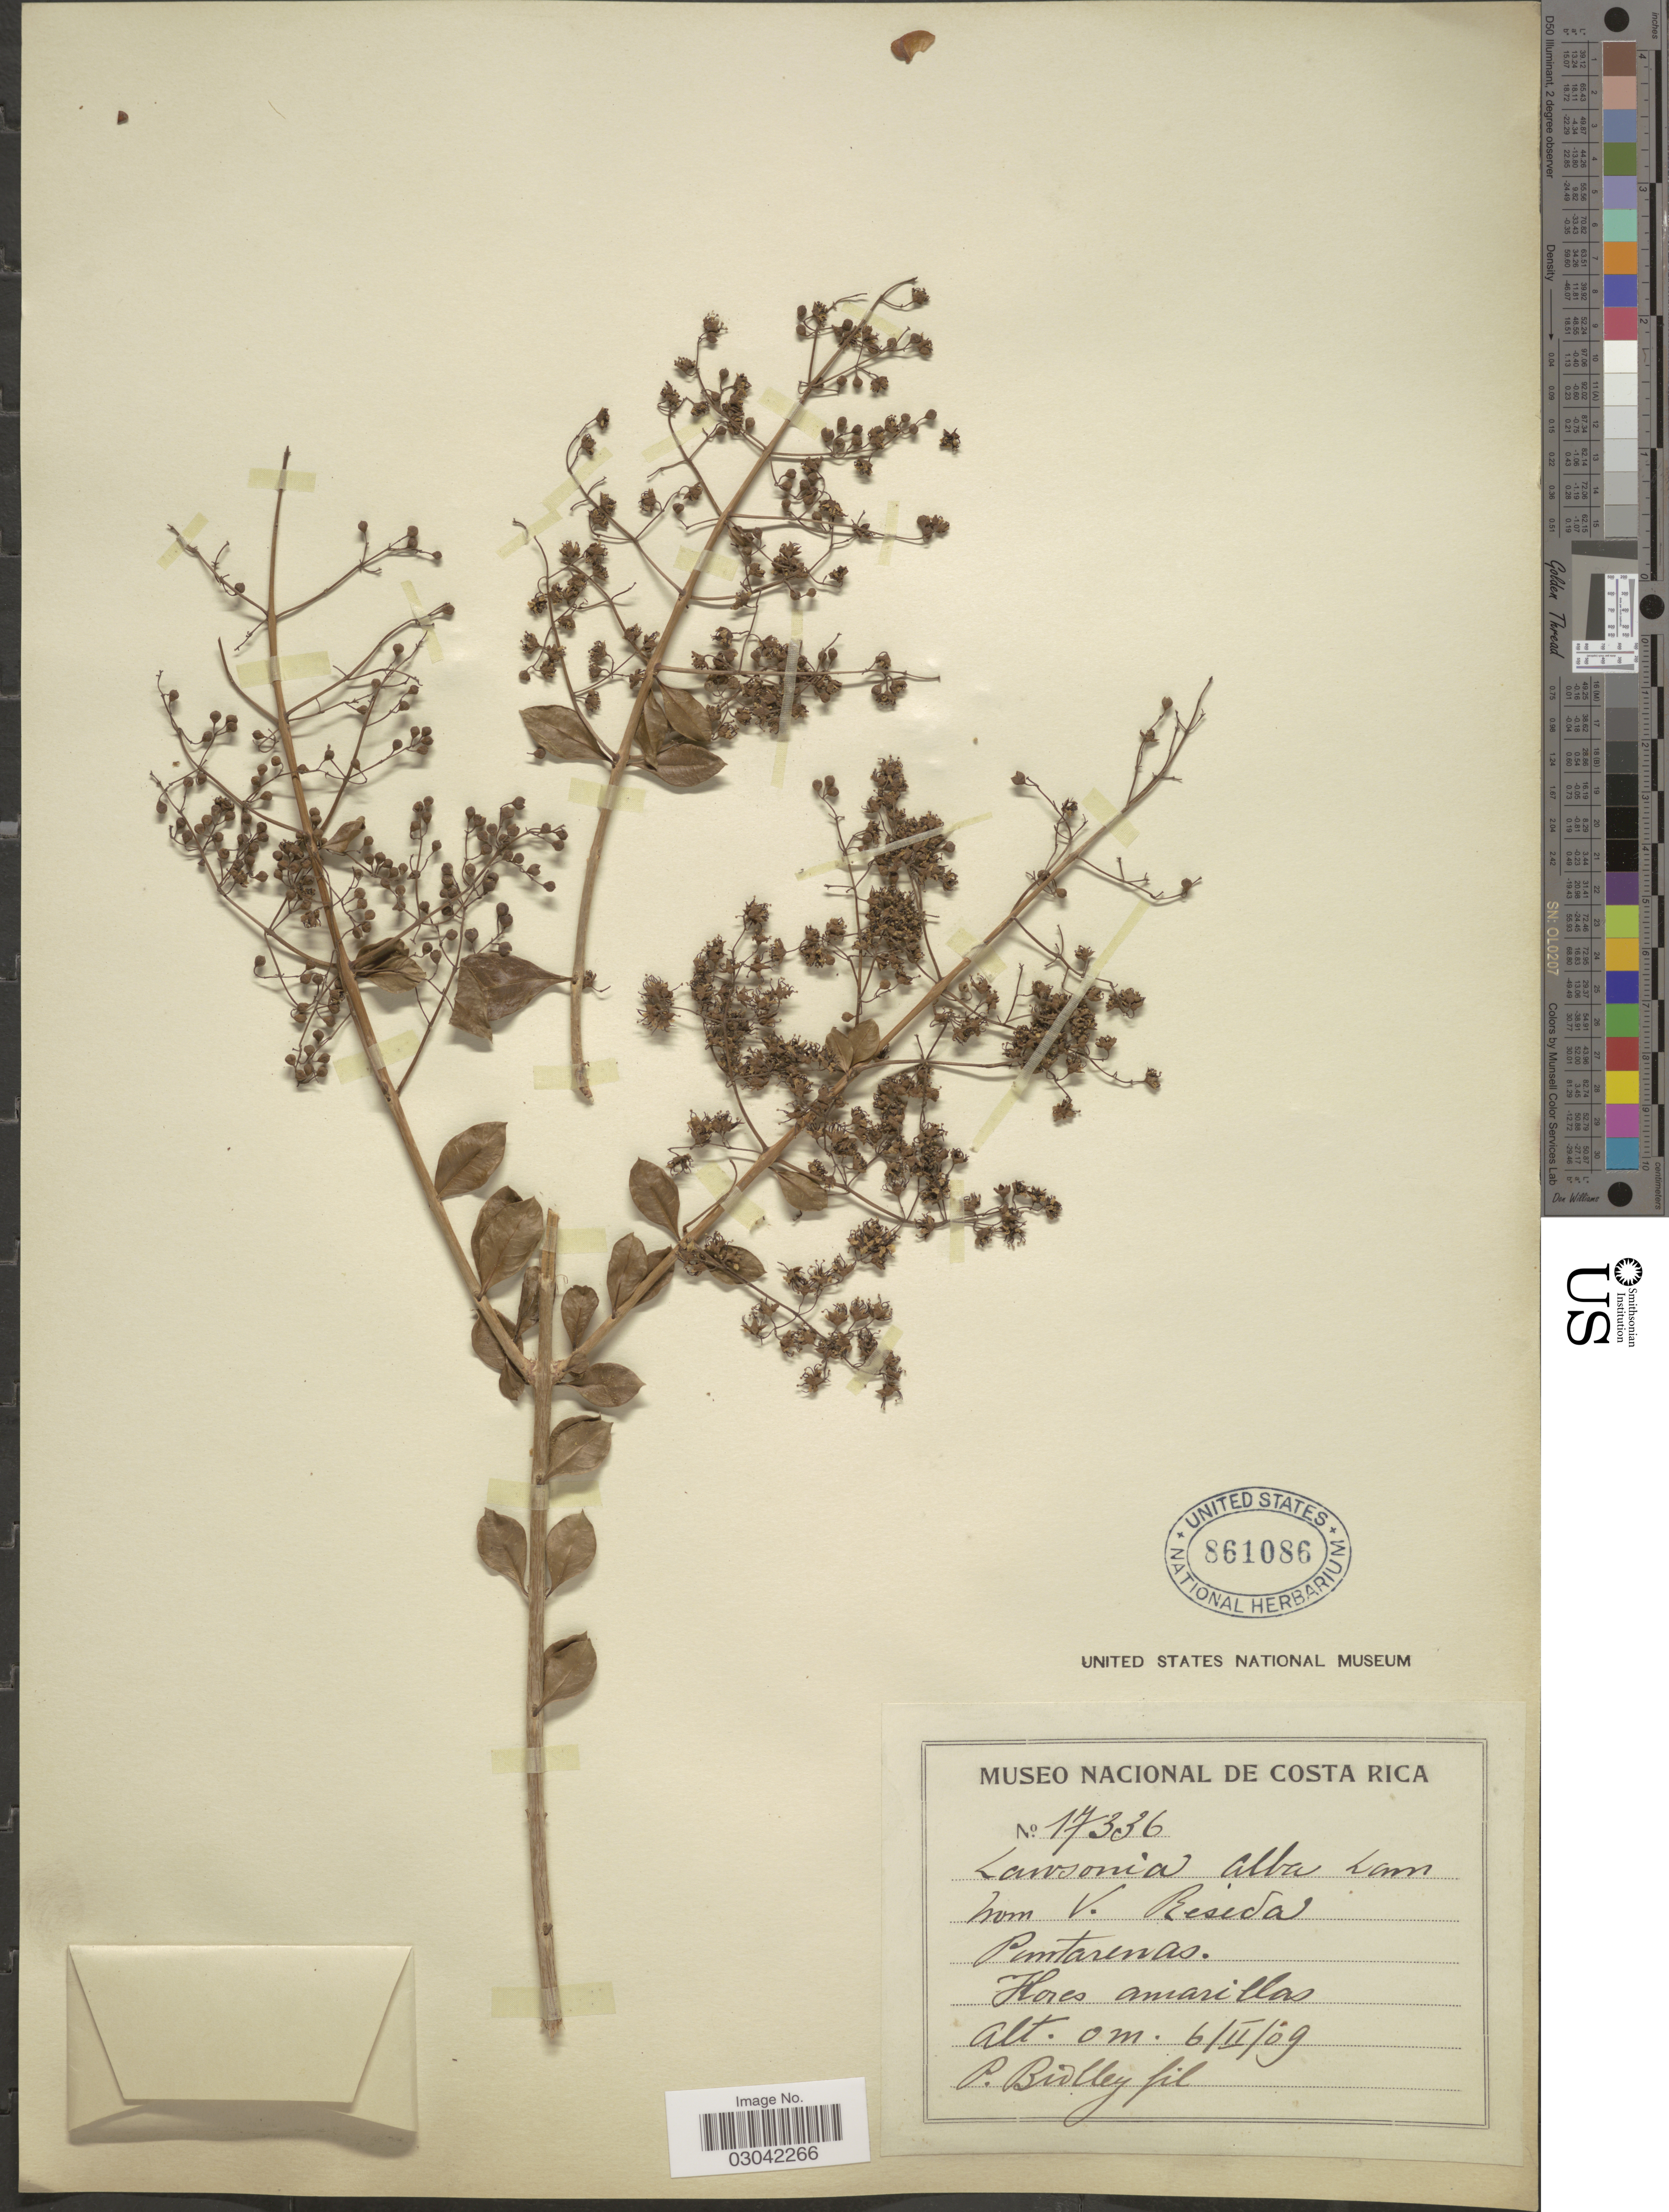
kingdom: Plantae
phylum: Tracheophyta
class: Magnoliopsida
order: Myrtales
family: Lythraceae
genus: Lawsonia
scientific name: Lawsonia inermis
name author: L.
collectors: P. Biolley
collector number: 17336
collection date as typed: Transcribed d/m/y: 6/2/9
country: Costa Rica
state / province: Puntarenas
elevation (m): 0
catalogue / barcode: US 861086